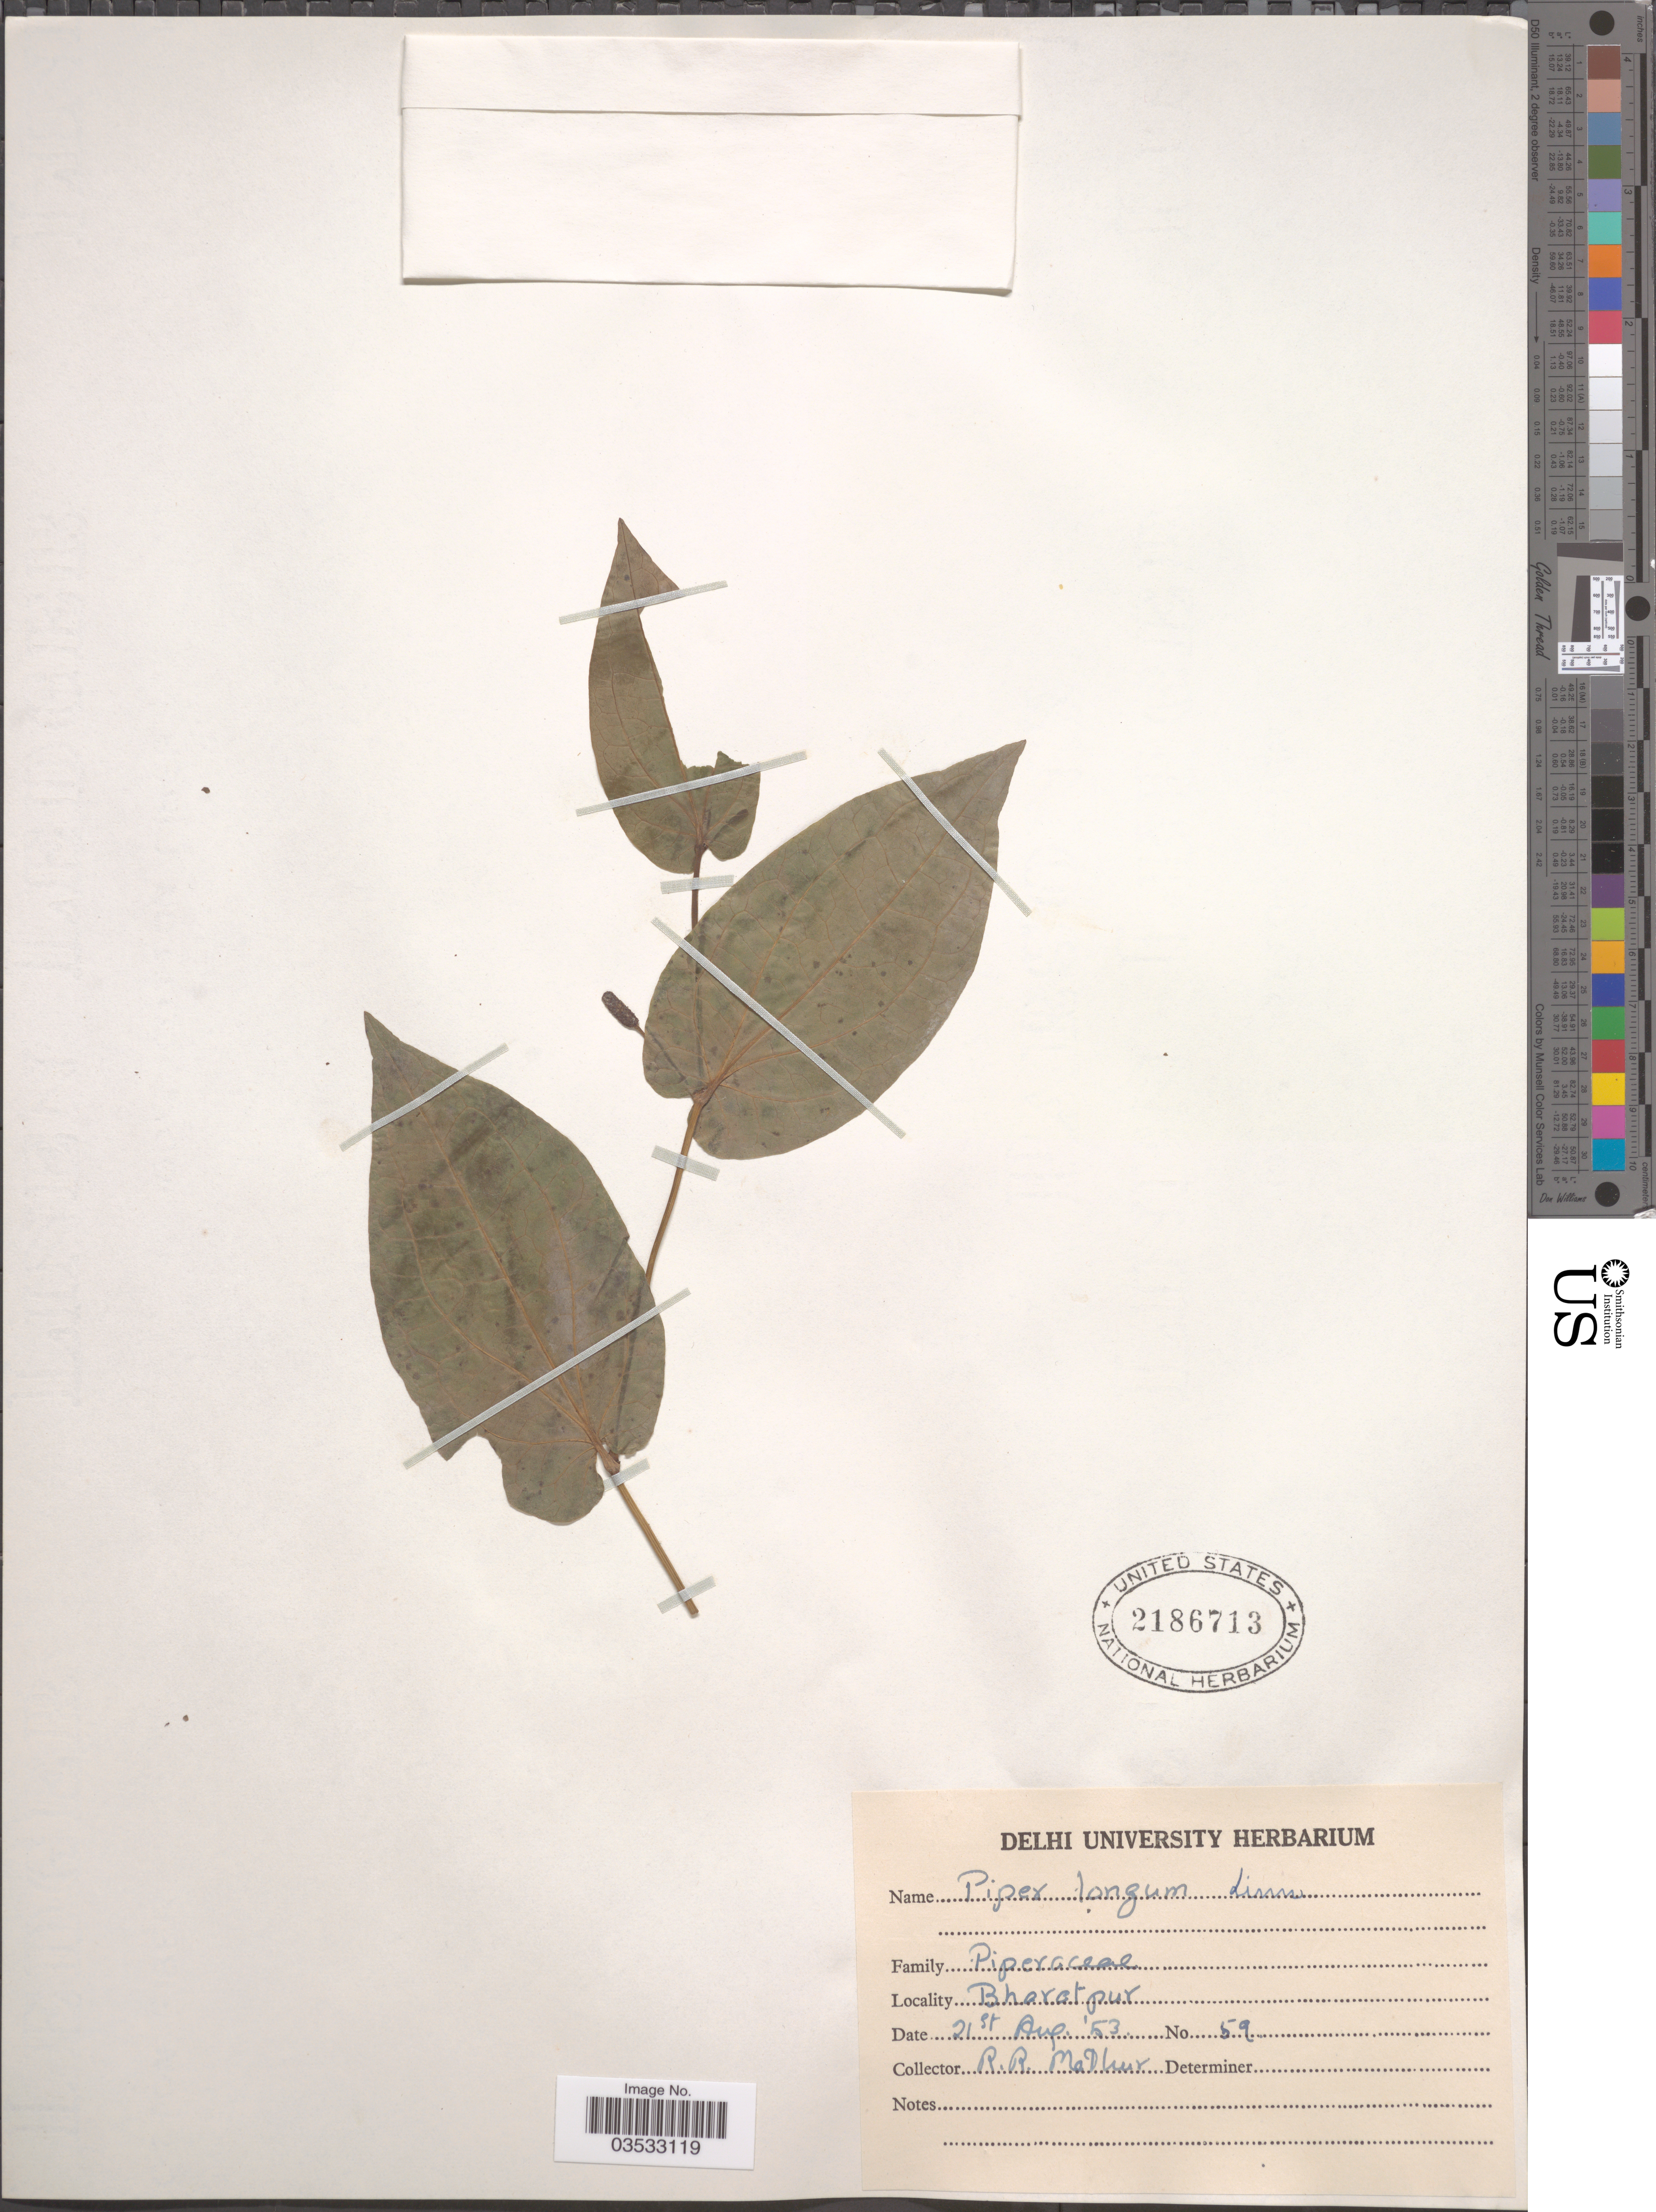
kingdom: Plantae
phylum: Tracheophyta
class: Magnoliopsida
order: Piperales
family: Piperaceae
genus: Piper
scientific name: Piper longum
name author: L.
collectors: R. Mathur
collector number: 59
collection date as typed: Transcribed d/m/y: 21/8/53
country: India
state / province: Delhi, Capital Territory of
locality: Bharatpur.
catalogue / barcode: US 2186713